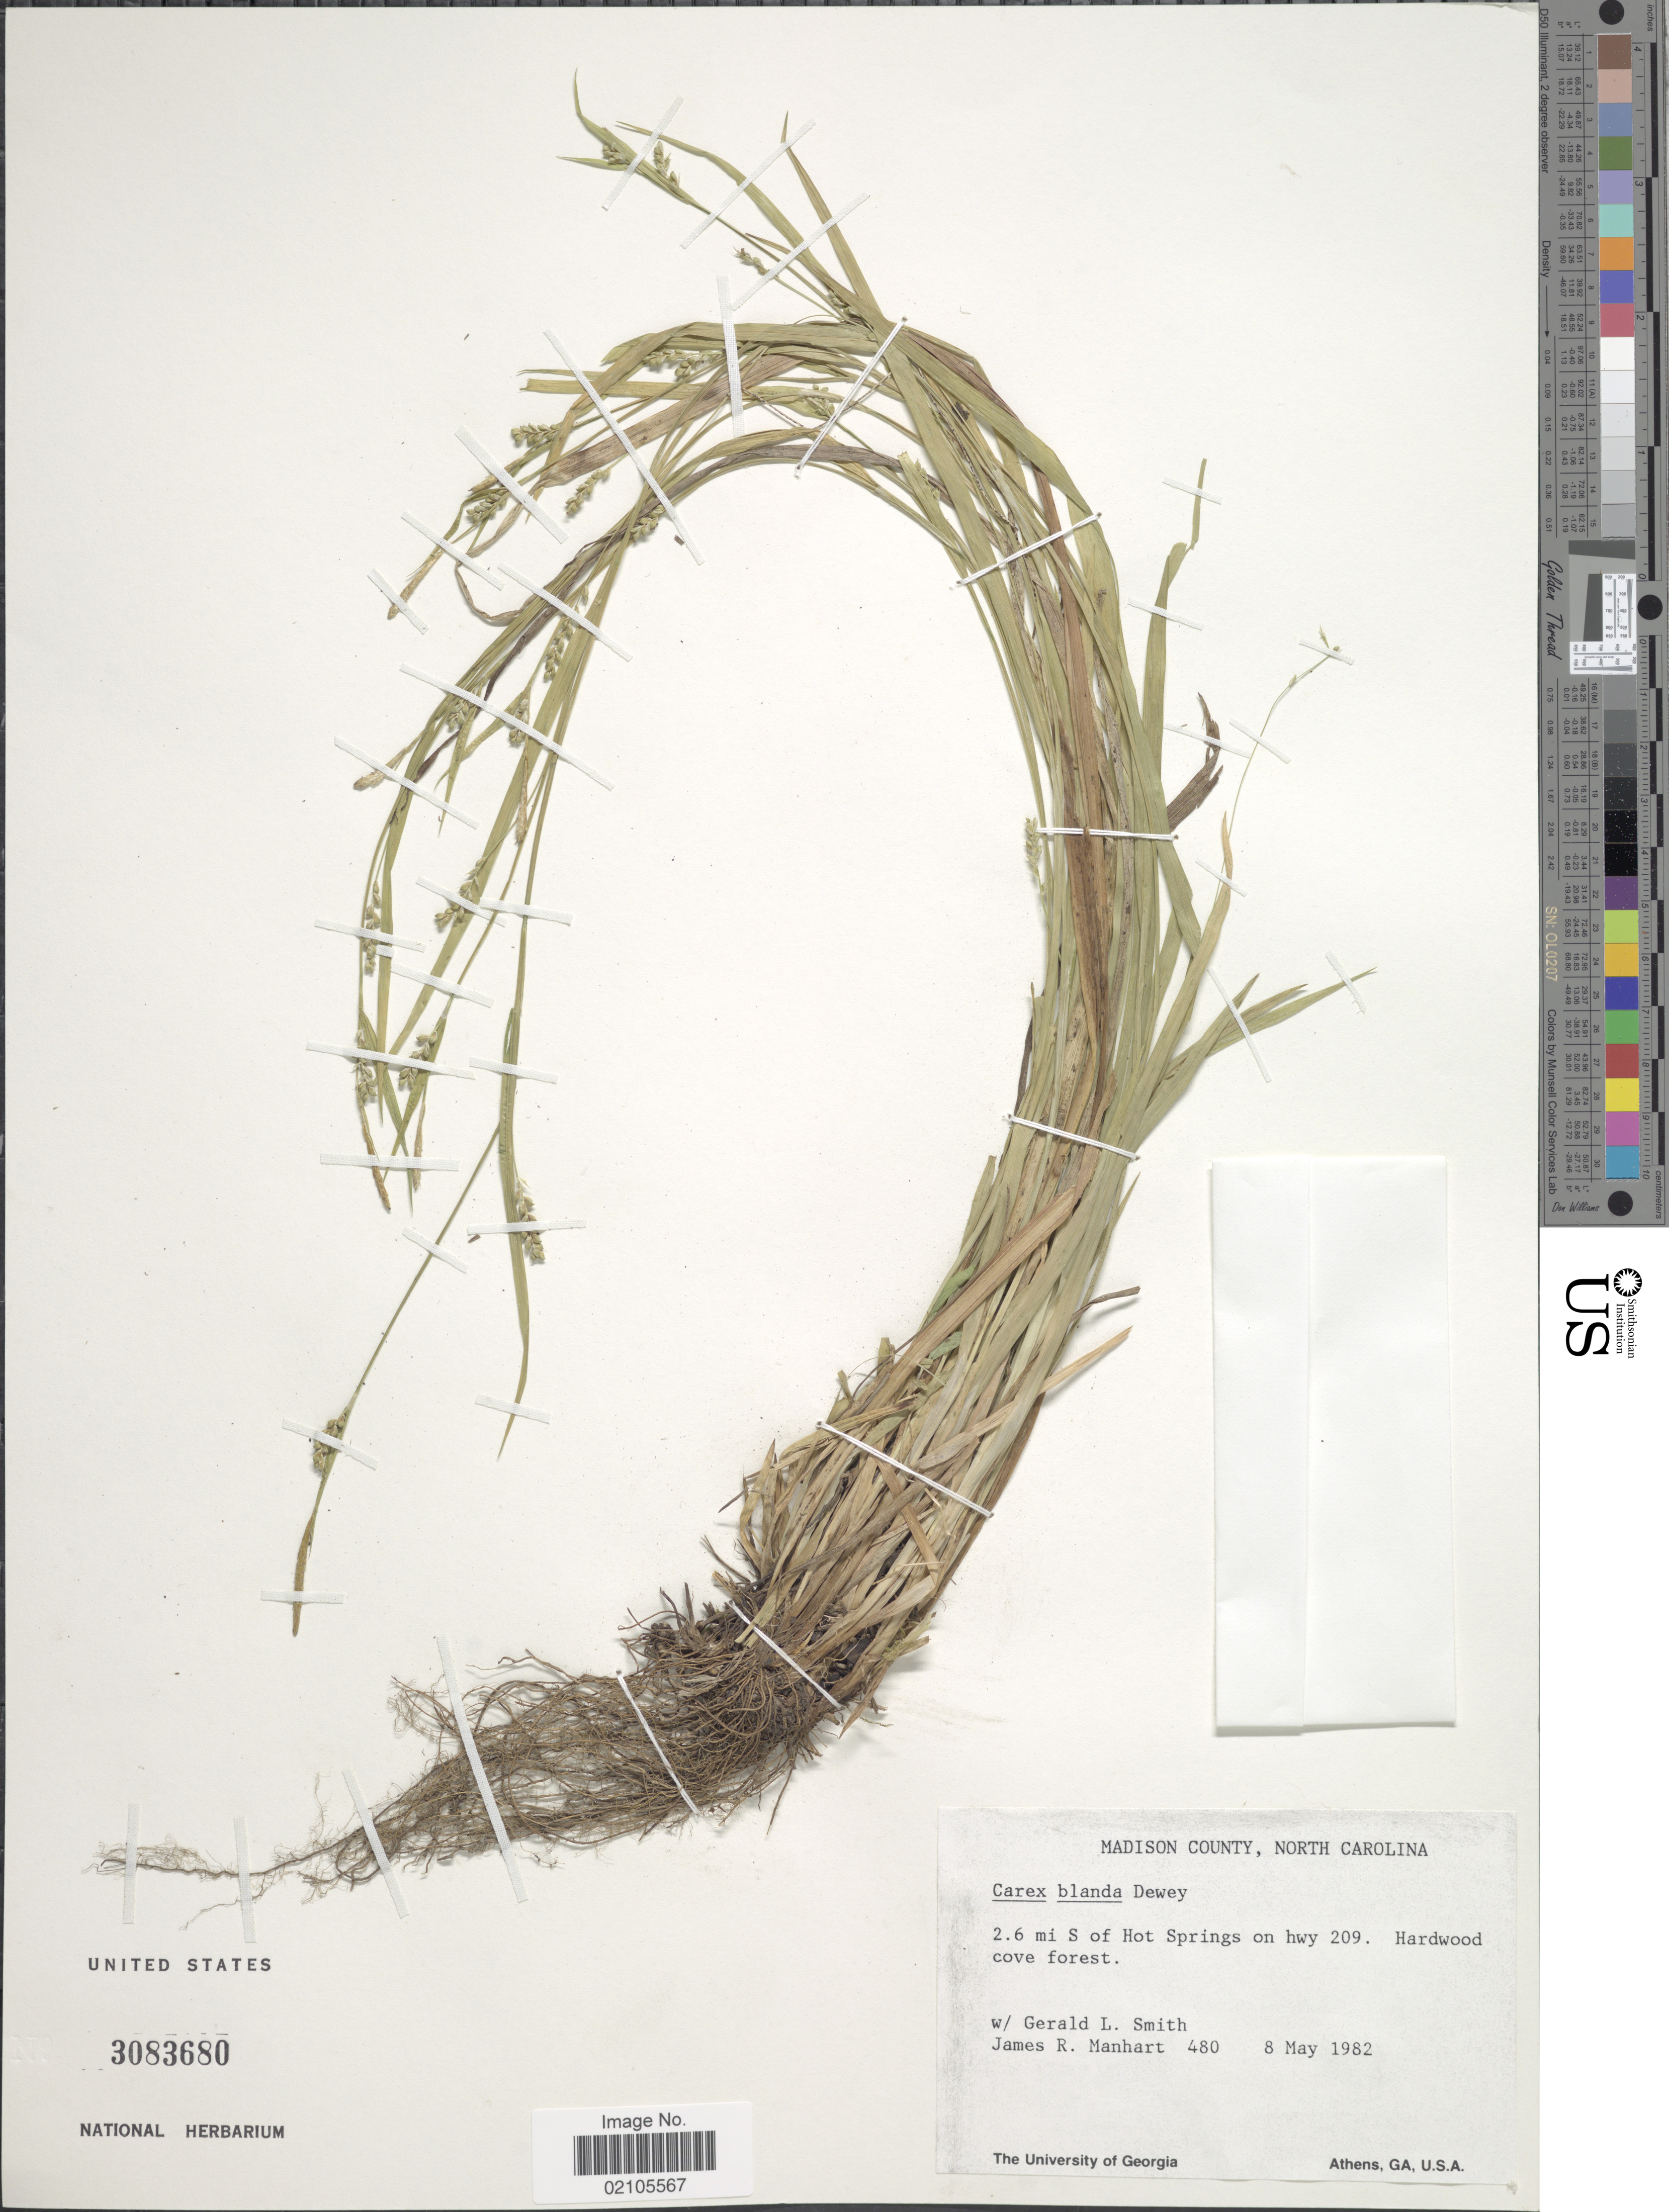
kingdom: Plantae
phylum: Tracheophyta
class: Liliopsida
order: Poales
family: Cyperaceae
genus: Carex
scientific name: Carex blanda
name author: Dewey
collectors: J. Manhart & G. L. Smith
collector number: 480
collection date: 1982-05-08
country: United States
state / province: North Carolina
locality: Madison County, North Carolina, 2.6 mi S of Hot Springs on hwy. 209, Hardwood cove forest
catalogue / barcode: US 3083680